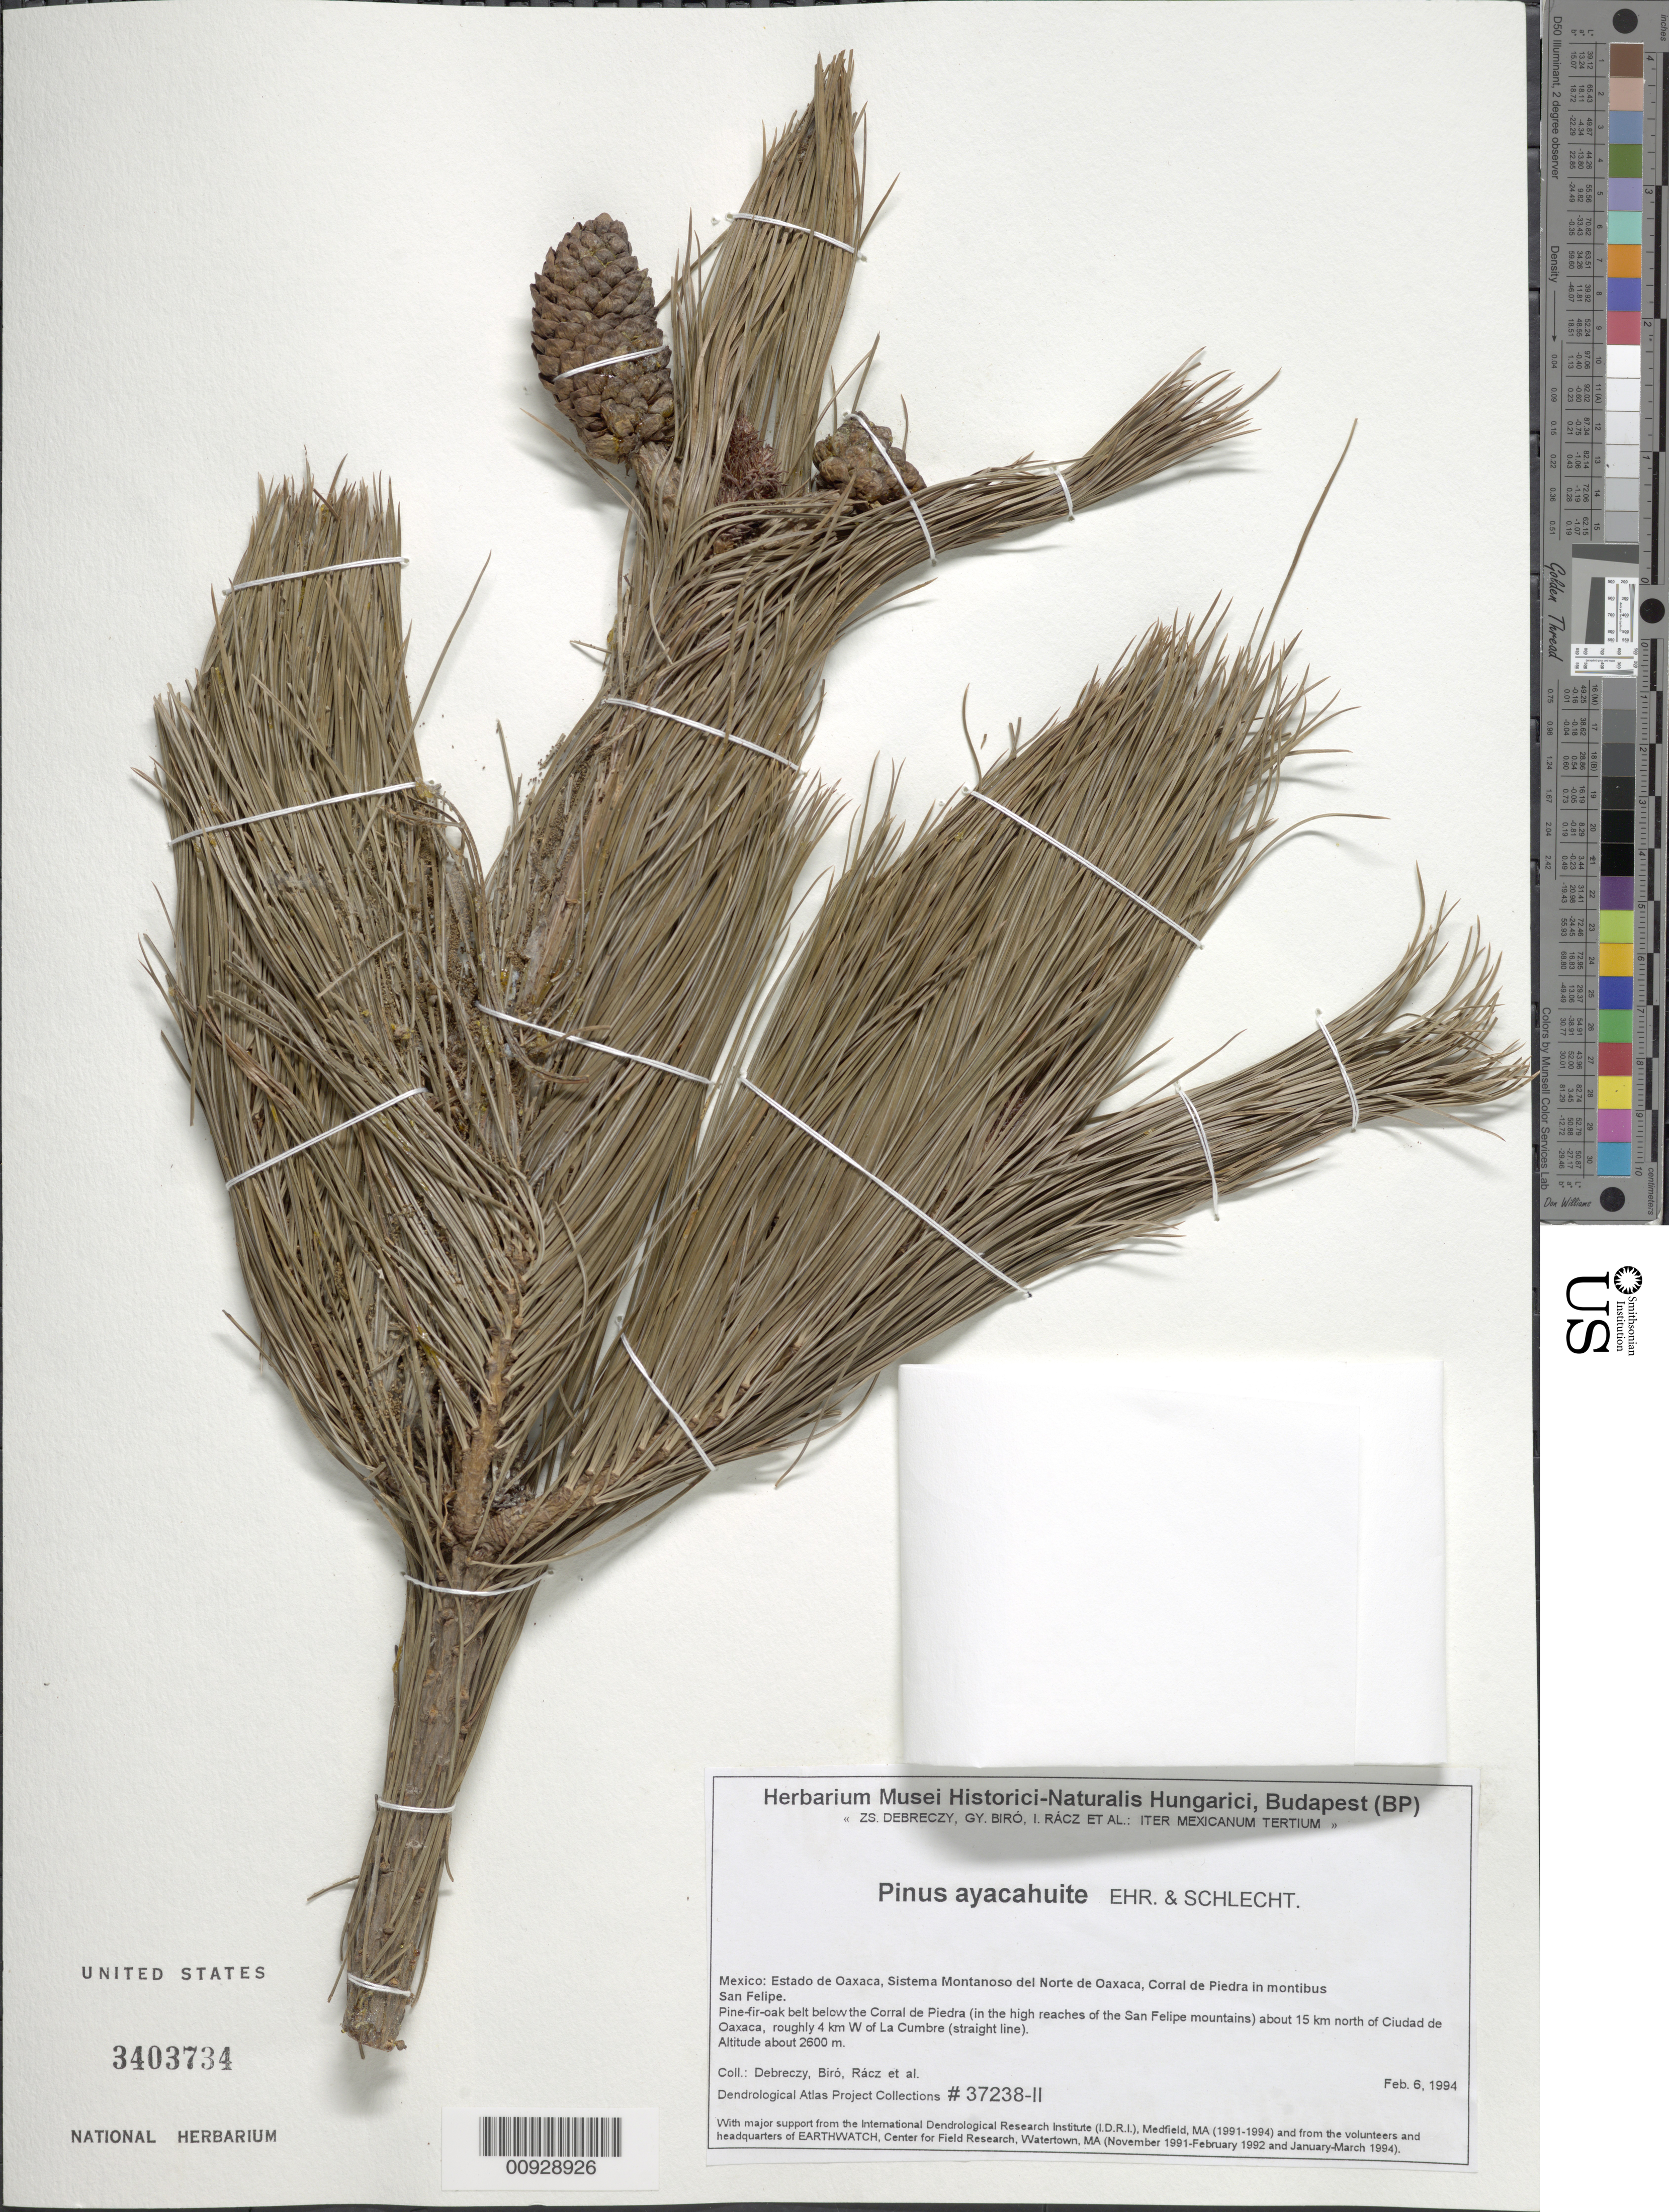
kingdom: Plantae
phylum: Tracheophyta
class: Pinopsida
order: Pinales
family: Pinaceae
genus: Pinus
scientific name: Pinus ayacahuite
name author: Ehrenb. ex Schltdl.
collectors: Z. Debreczy, G. Biro, I. Rácz & et al.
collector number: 37238-II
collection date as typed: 06 Feb 1994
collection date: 1994-02-06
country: Mexico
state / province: Oaxaca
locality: Sistema montañoso del Norte de Oaxaca, Corral de Piedra in montibus San Felipe. Below the Corral de Piedra (in the high reaches of the San Felipe mountains) about 15 km. north of Ciudad de Oaxaca, roughly 4 km. W of La Cumbre (straight line).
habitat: High reaches of Mountains. Pine-fir-oak belt.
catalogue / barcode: US 3403734